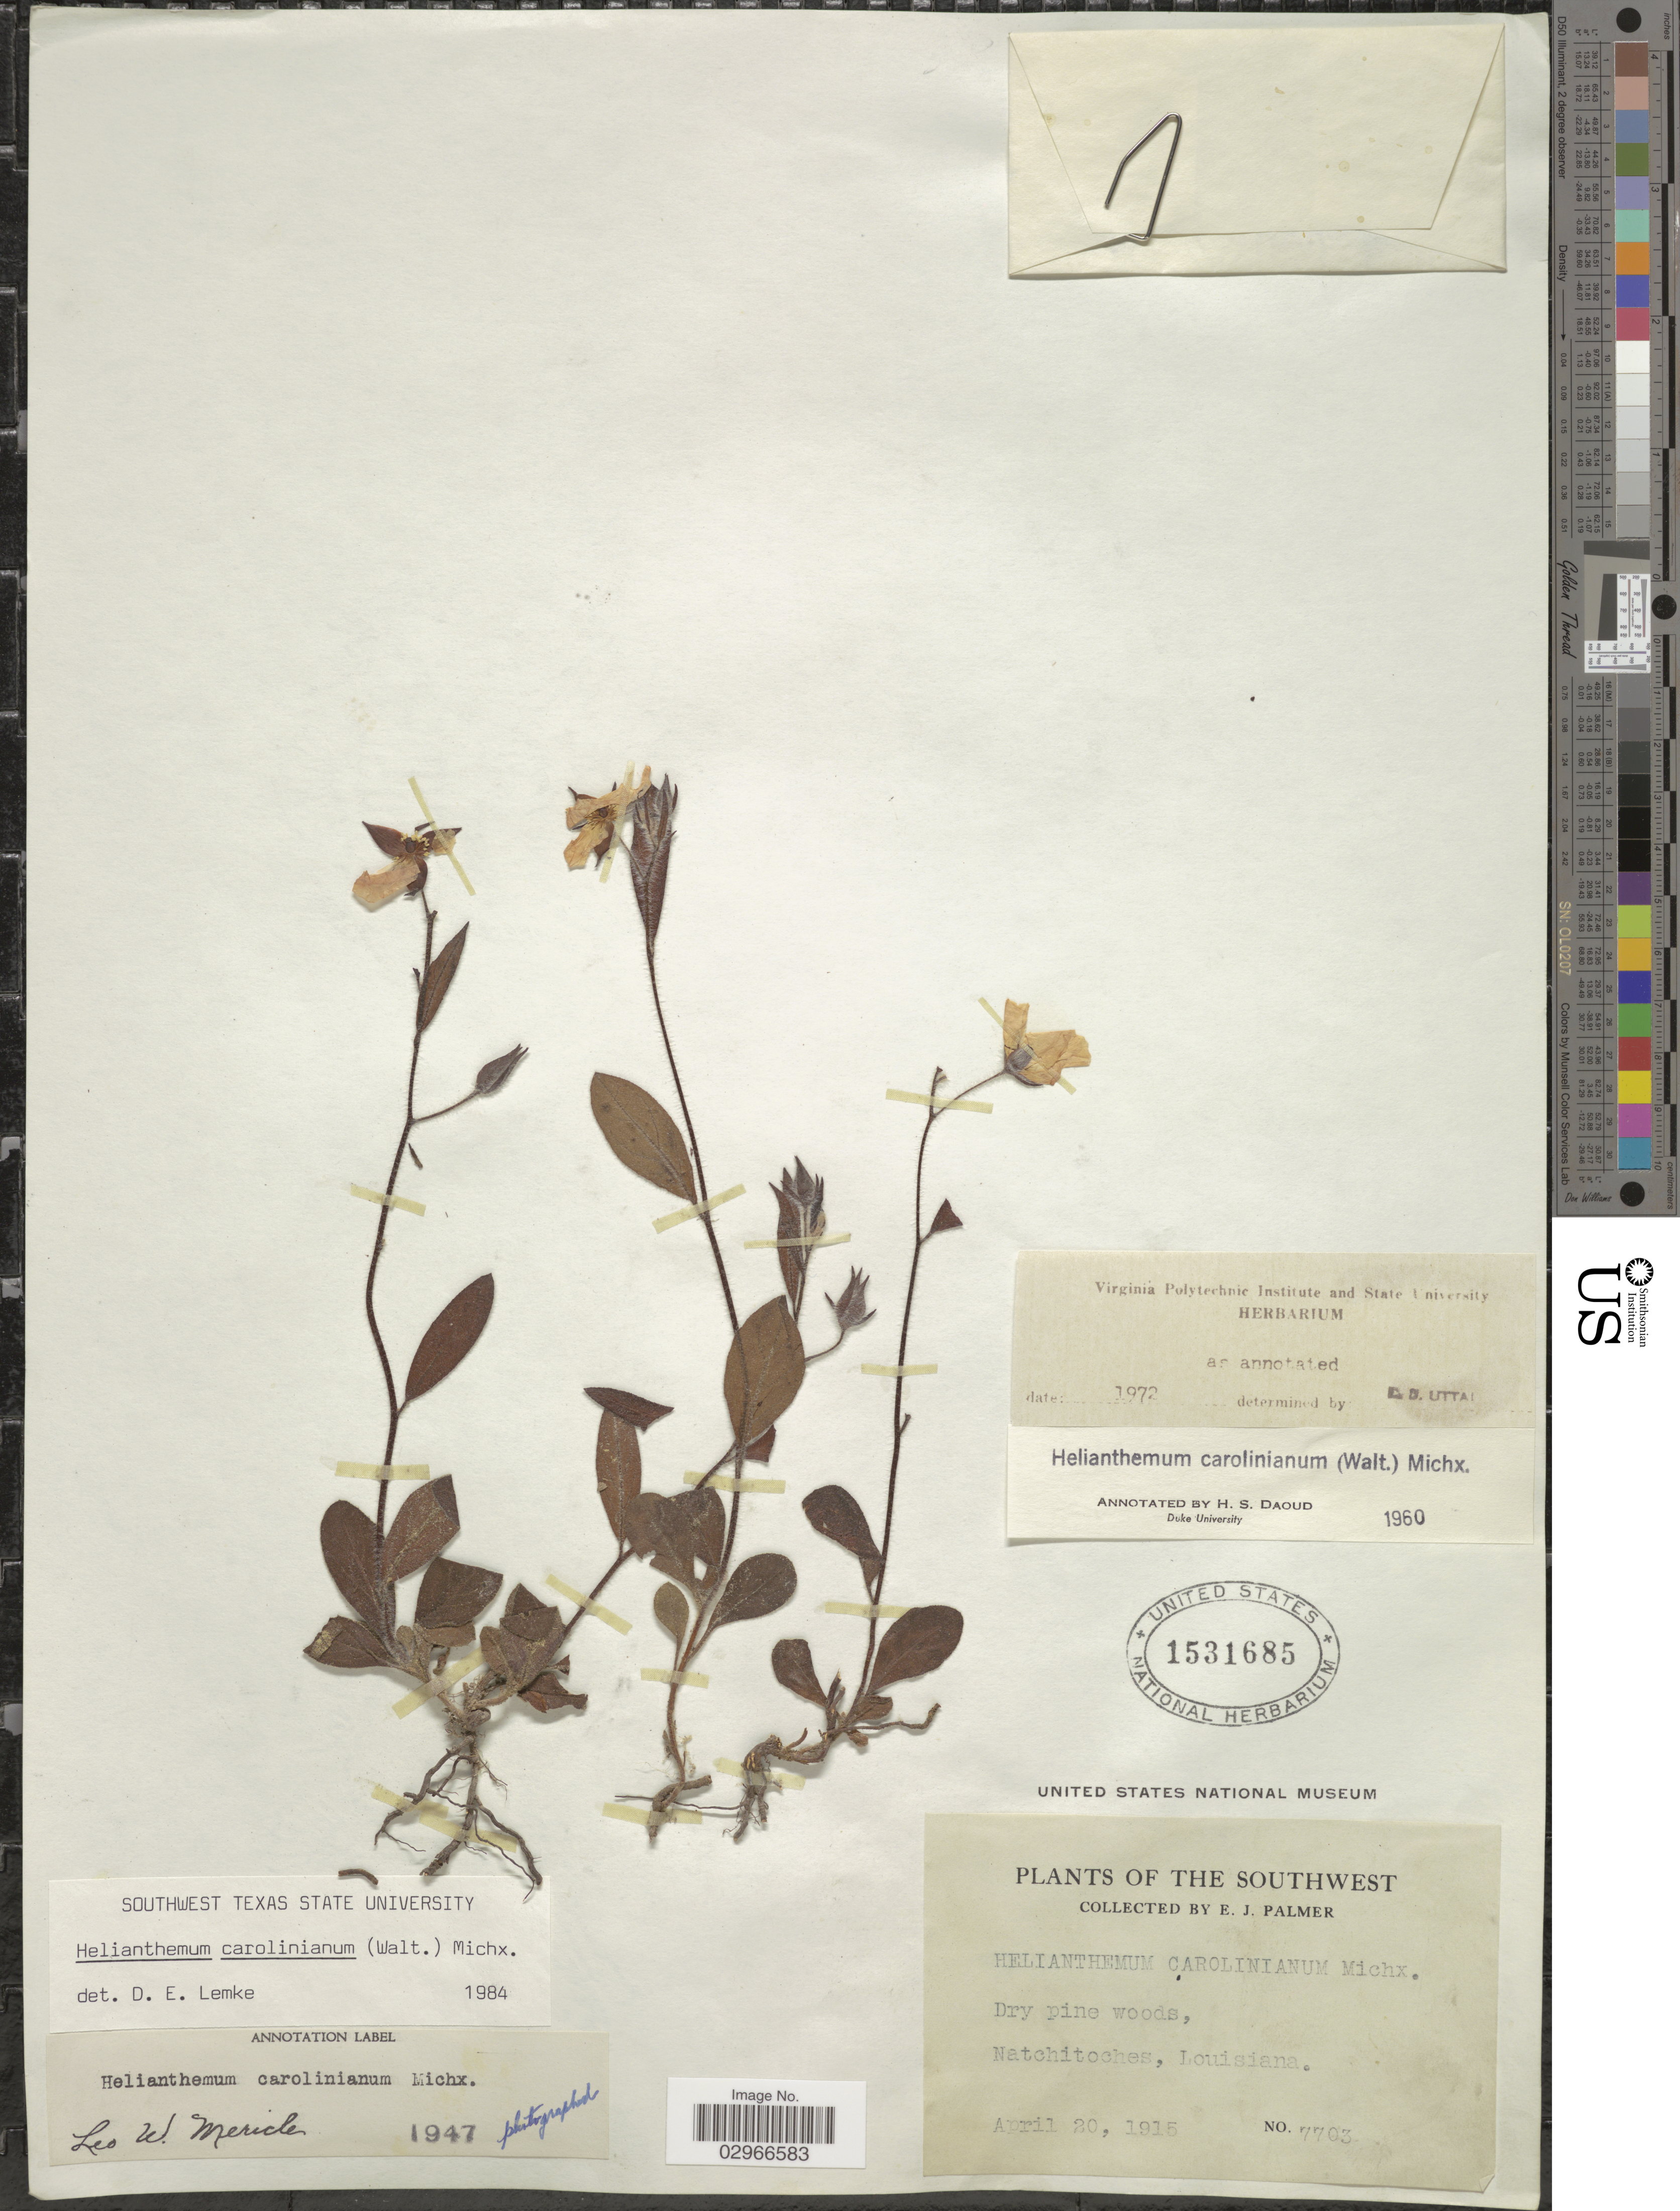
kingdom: Plantae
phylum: Tracheophyta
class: Magnoliopsida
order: Malvales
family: Cistaceae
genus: Helianthemum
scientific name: Helianthemum carolinianum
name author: (Walter) Michx.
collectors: E. J. Palmer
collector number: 7703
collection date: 1915-04-20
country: United States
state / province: Louisiana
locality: The Southwest, Natchitoches.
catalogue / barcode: US 1531685